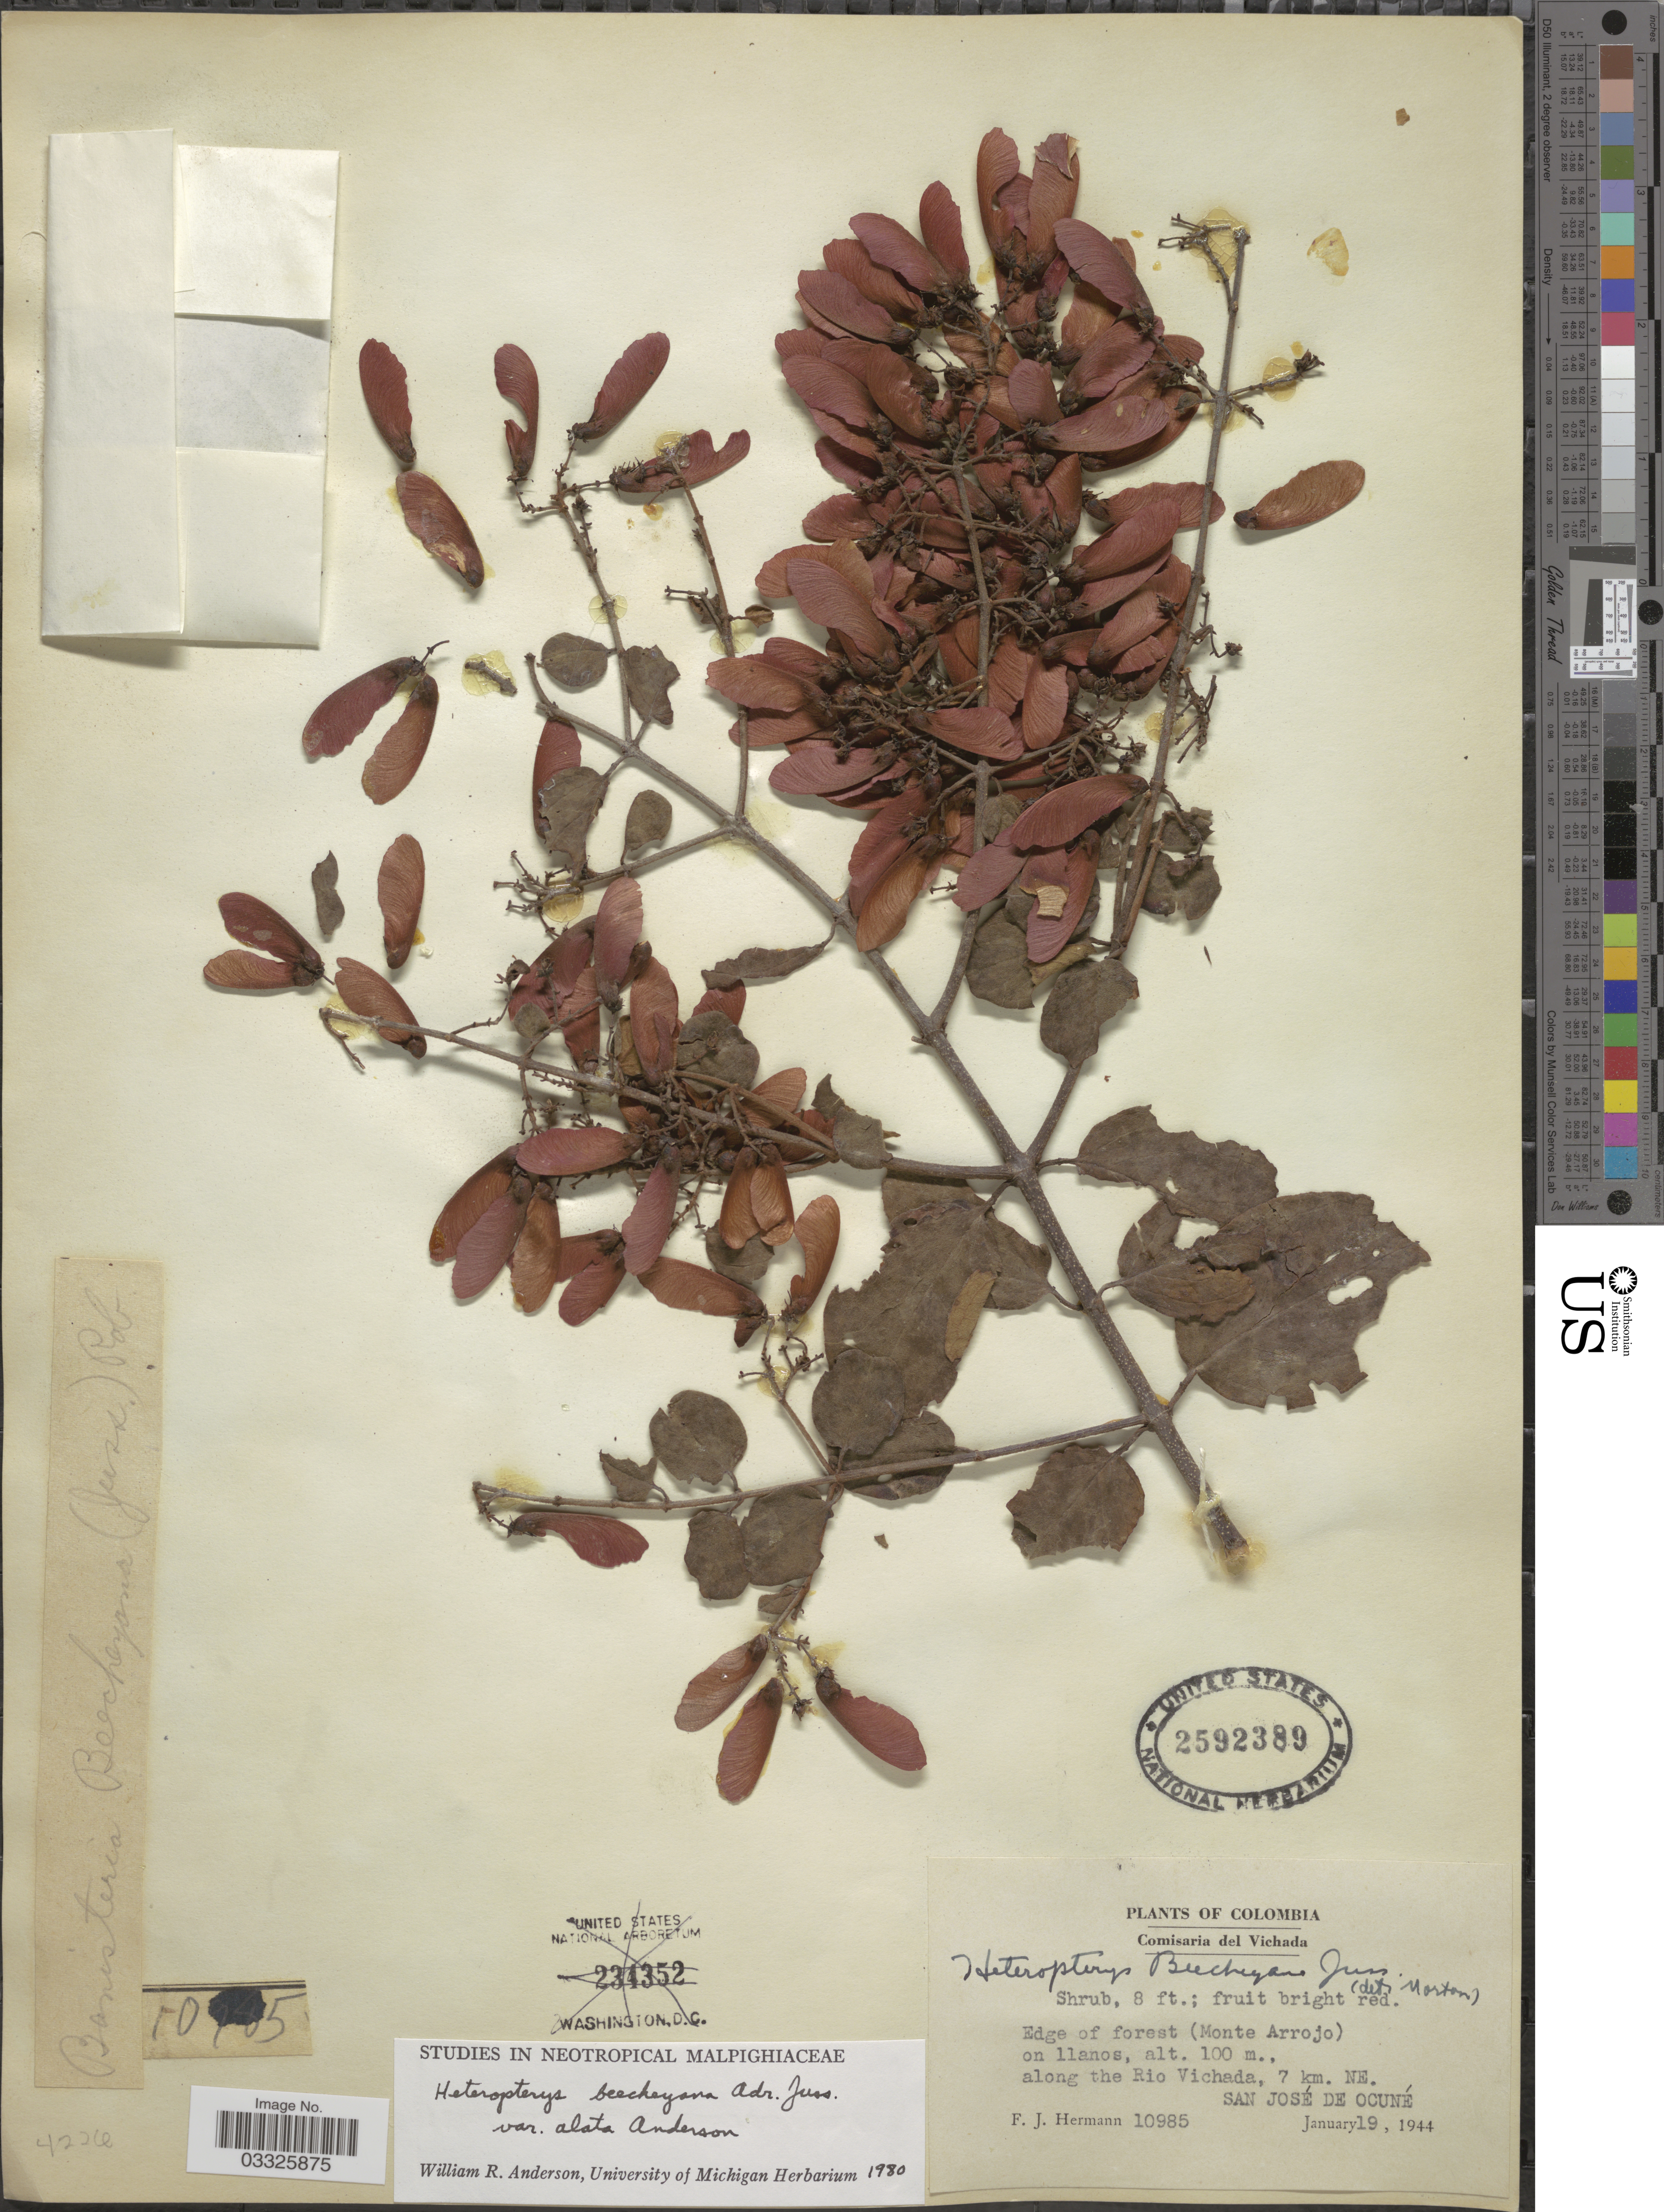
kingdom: Plantae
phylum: Tracheophyta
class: Magnoliopsida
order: Malpighiales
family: Malpighiaceae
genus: Heteropterys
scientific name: Heteropterys beecheyana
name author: A. Juss.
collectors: F. J. Hermann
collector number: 10985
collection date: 1944-01-19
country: Colombia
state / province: Vichada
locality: Comisaria del Vichada. Edge of forest (Monte Arrojo) on llanos. Along the Rio Vichada, 7 km. NE. San José de Ocuné.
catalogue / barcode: US 2592389